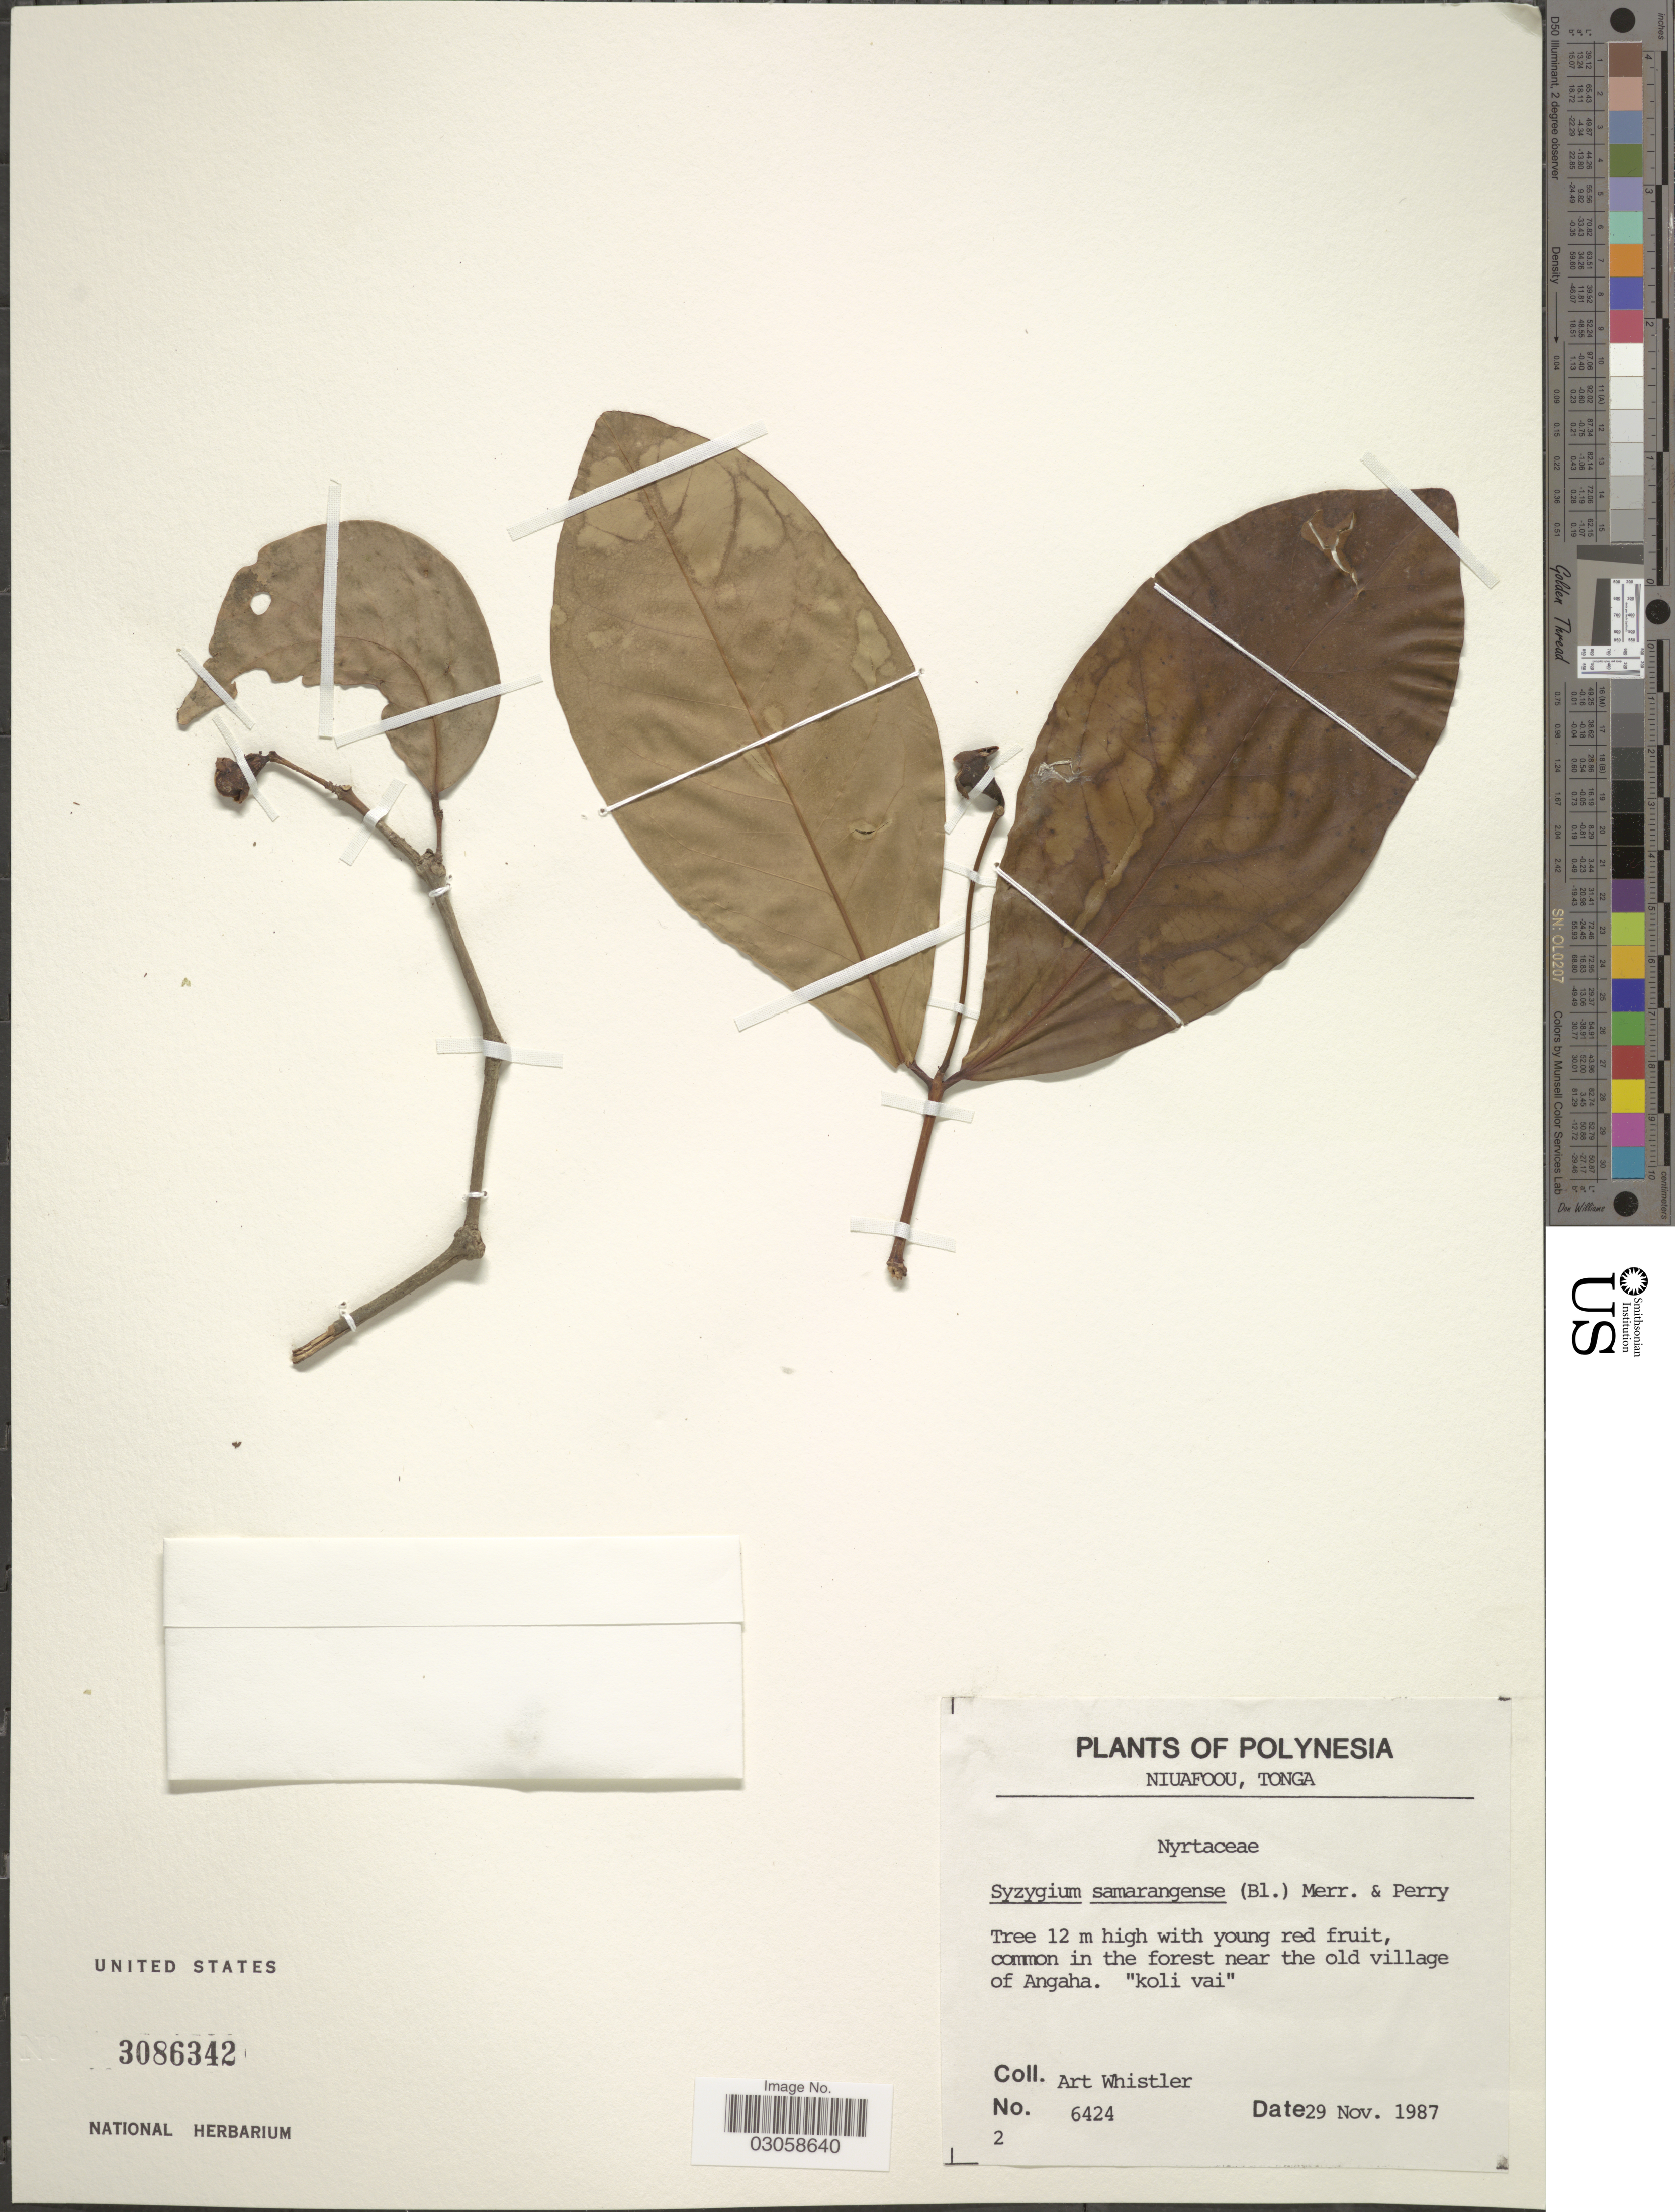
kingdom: Plantae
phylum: Tracheophyta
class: Magnoliopsida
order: Myrtales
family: Myrtaceae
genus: Syzygium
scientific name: Syzygium samarangense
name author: (Blume) Merr. & L.M. Perry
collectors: A. Whistler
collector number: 6424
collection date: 1987-11-29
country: Tonga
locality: Polynesia. Niuafoou, Tonga. Common in the forest near the old village of Angaha.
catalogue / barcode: US 3086342